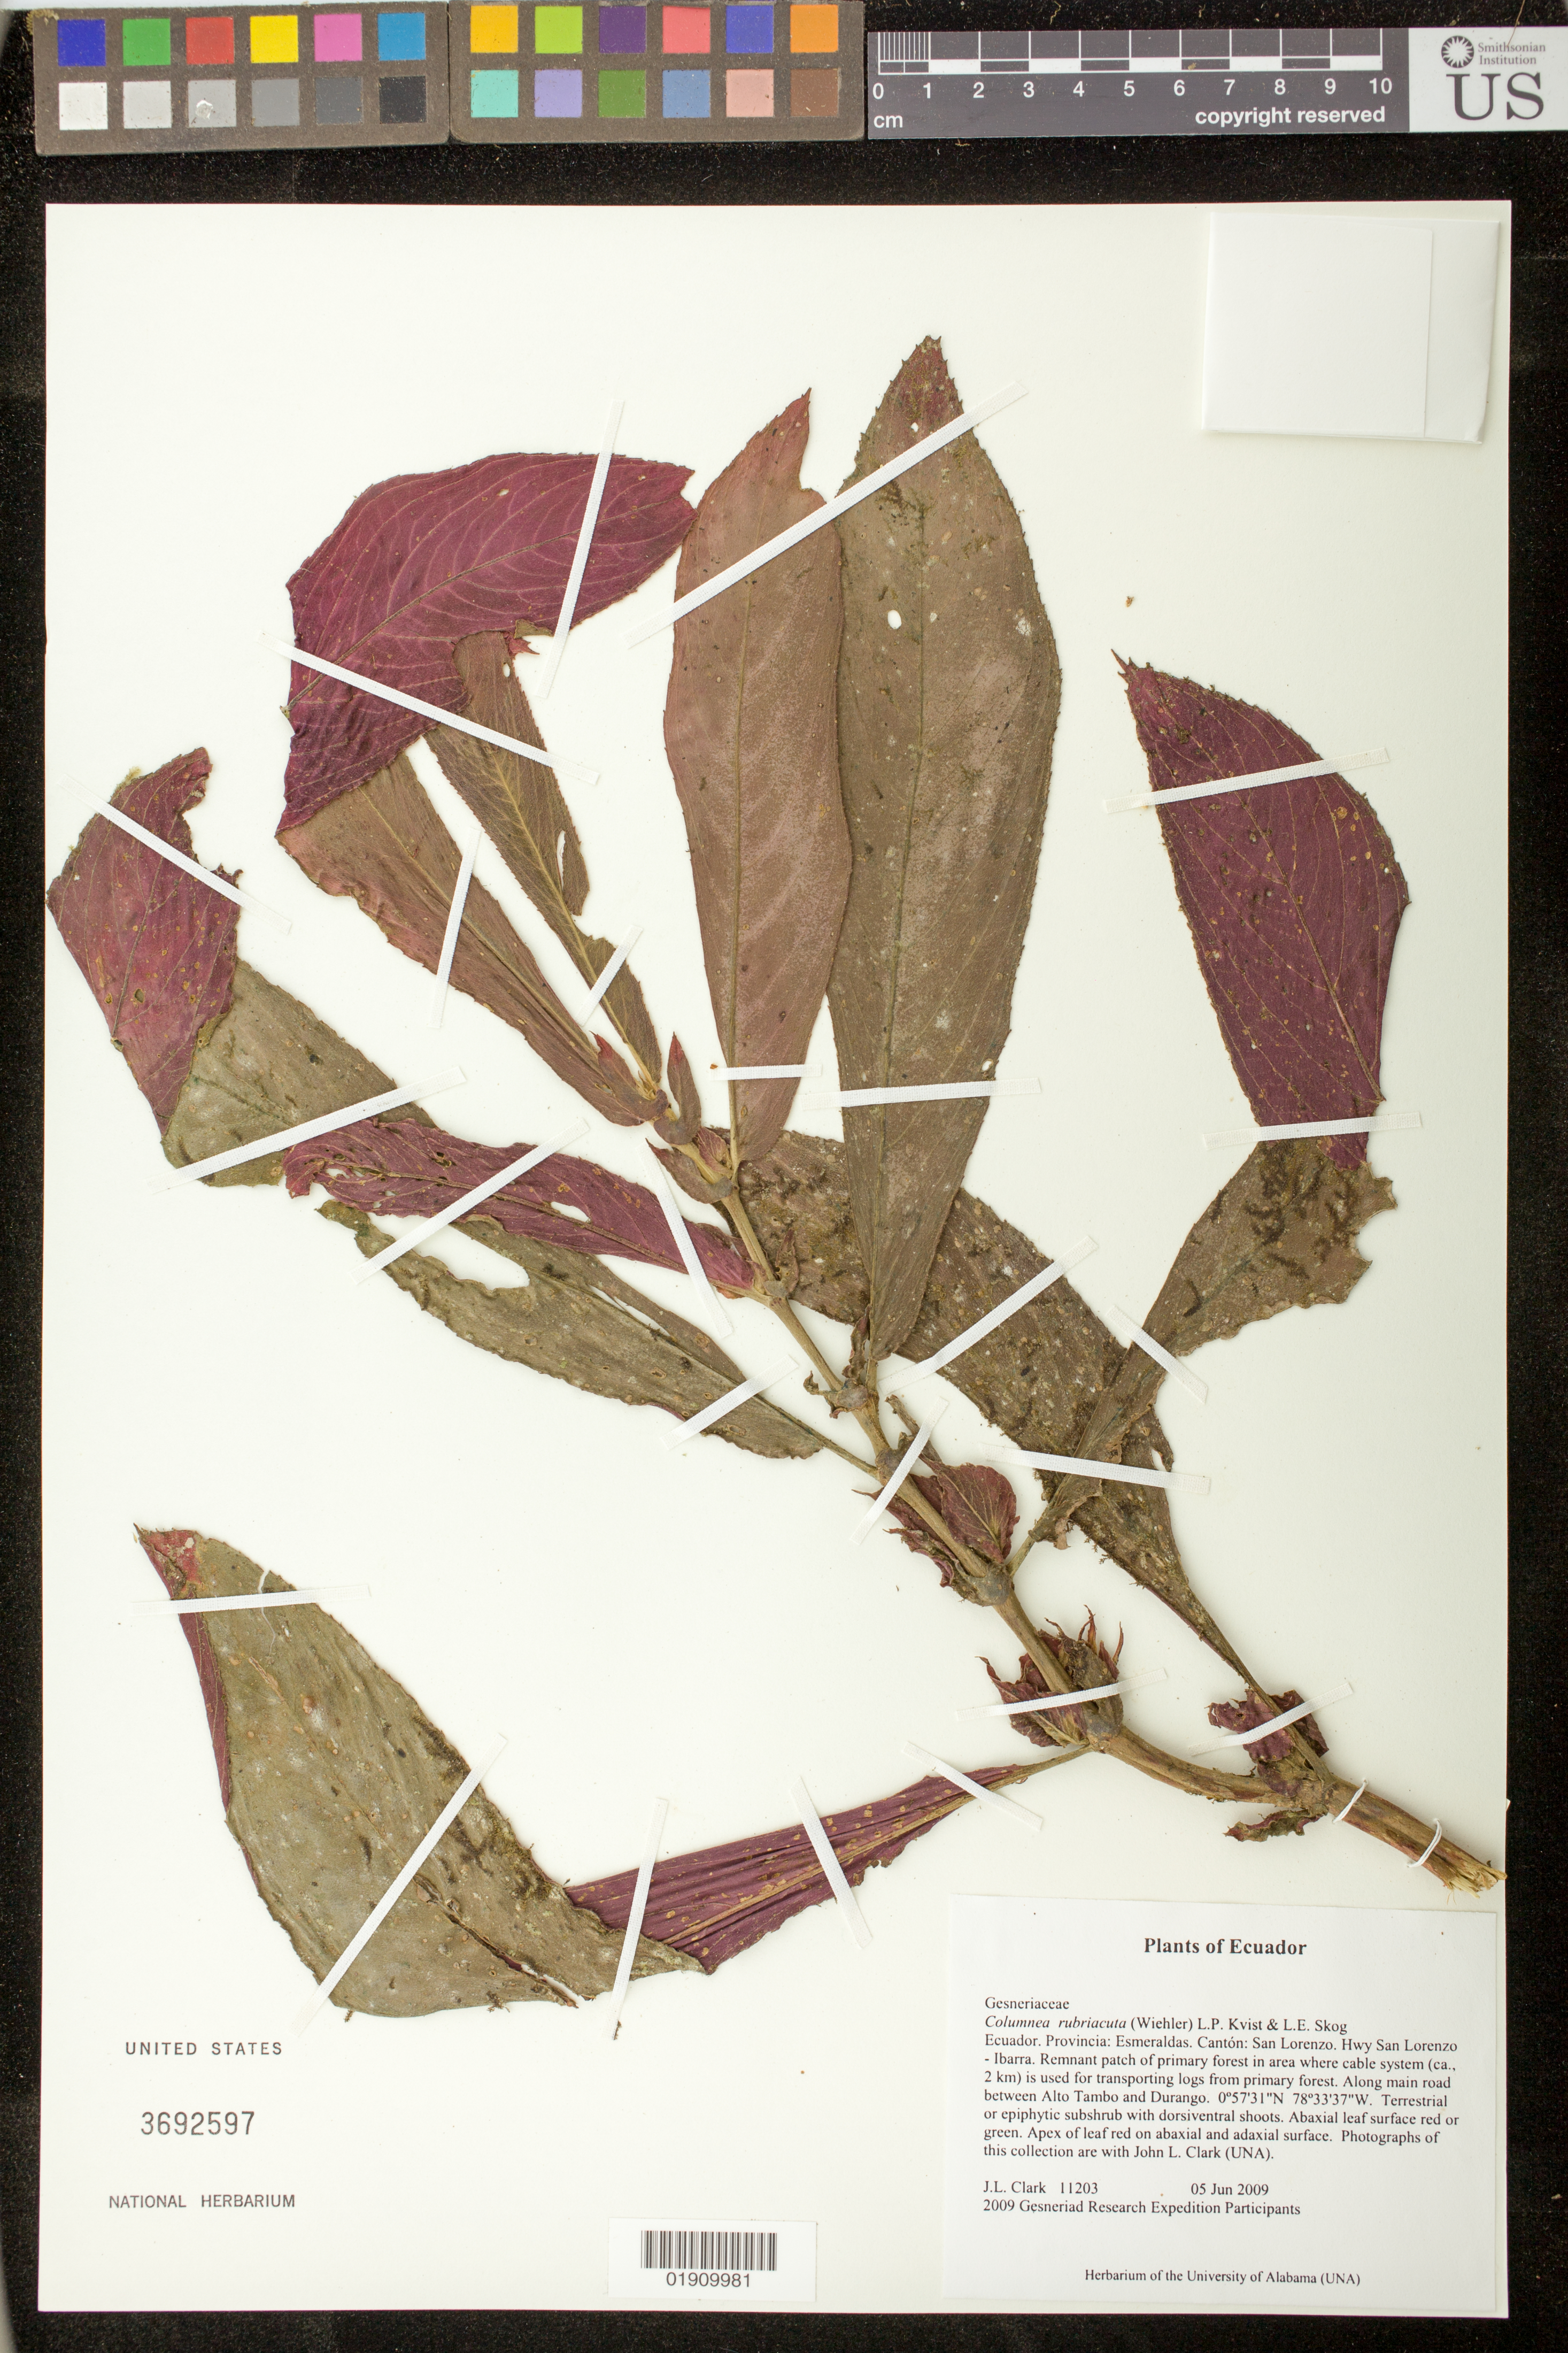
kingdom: Plantae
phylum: Tracheophyta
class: Magnoliopsida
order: Lamiales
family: Gesneriaceae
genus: Columnea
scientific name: Columnea rubriacuta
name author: (Wiehler) L.P. Kvist & L.E. Skog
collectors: J. L. Clark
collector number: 11203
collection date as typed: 05 Jun 2009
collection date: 2009-06-05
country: Ecuador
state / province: Esmeraldas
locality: Ecuador. Provincia: Esmeraldas, Canton: San Lorenzo. Hwy San Lorenzo-Ibarra. Remnant patch of primary forest in area where cable system (ca., 2 km) is used for transporting logs from primary forest. Along main road between Alto Tambo and Durango.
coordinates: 0°57'31"N, 78°33'37"W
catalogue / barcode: US 3692597